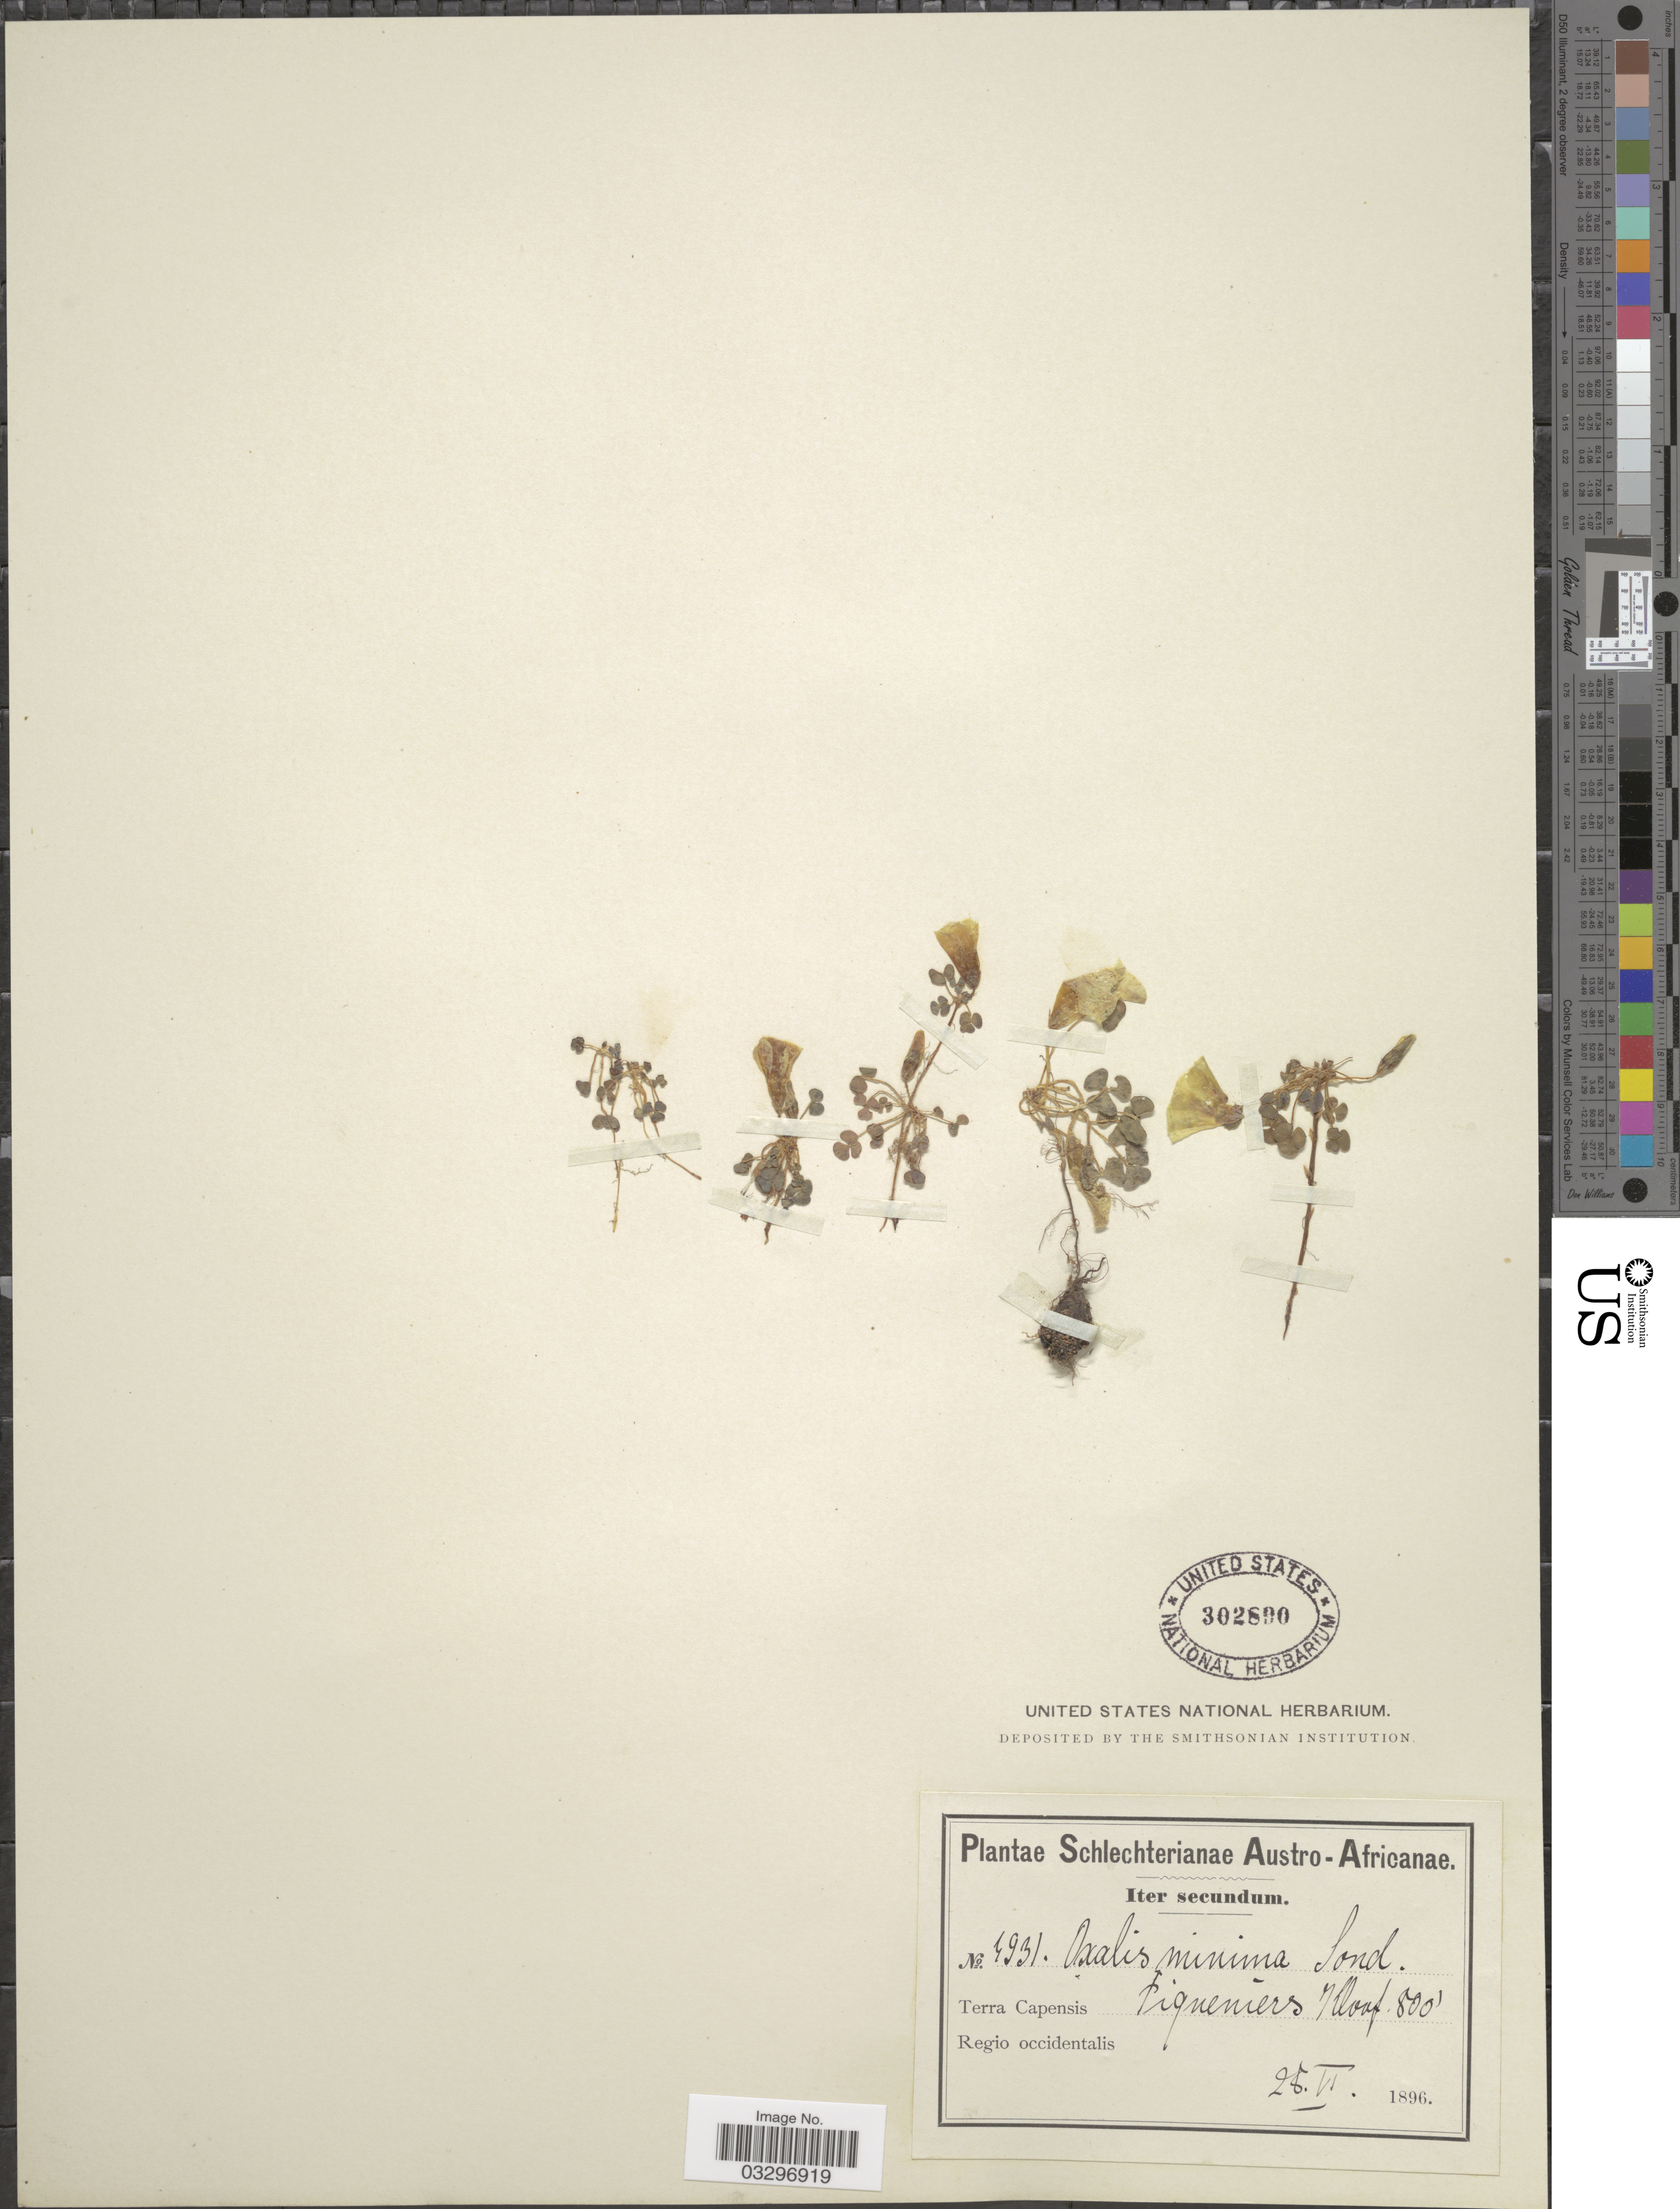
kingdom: Plantae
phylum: Tracheophyta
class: Magnoliopsida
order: Oxalidales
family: Oxalidaceae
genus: Oxalis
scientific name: Oxalis minima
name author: Steud.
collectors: Schlechter, --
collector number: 4931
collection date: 1896-06-28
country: South Africa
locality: Austro-Africanae. Terra Capensis. Piqueniers Kloof. Regio occidentalis.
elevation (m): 244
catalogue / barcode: US 302890